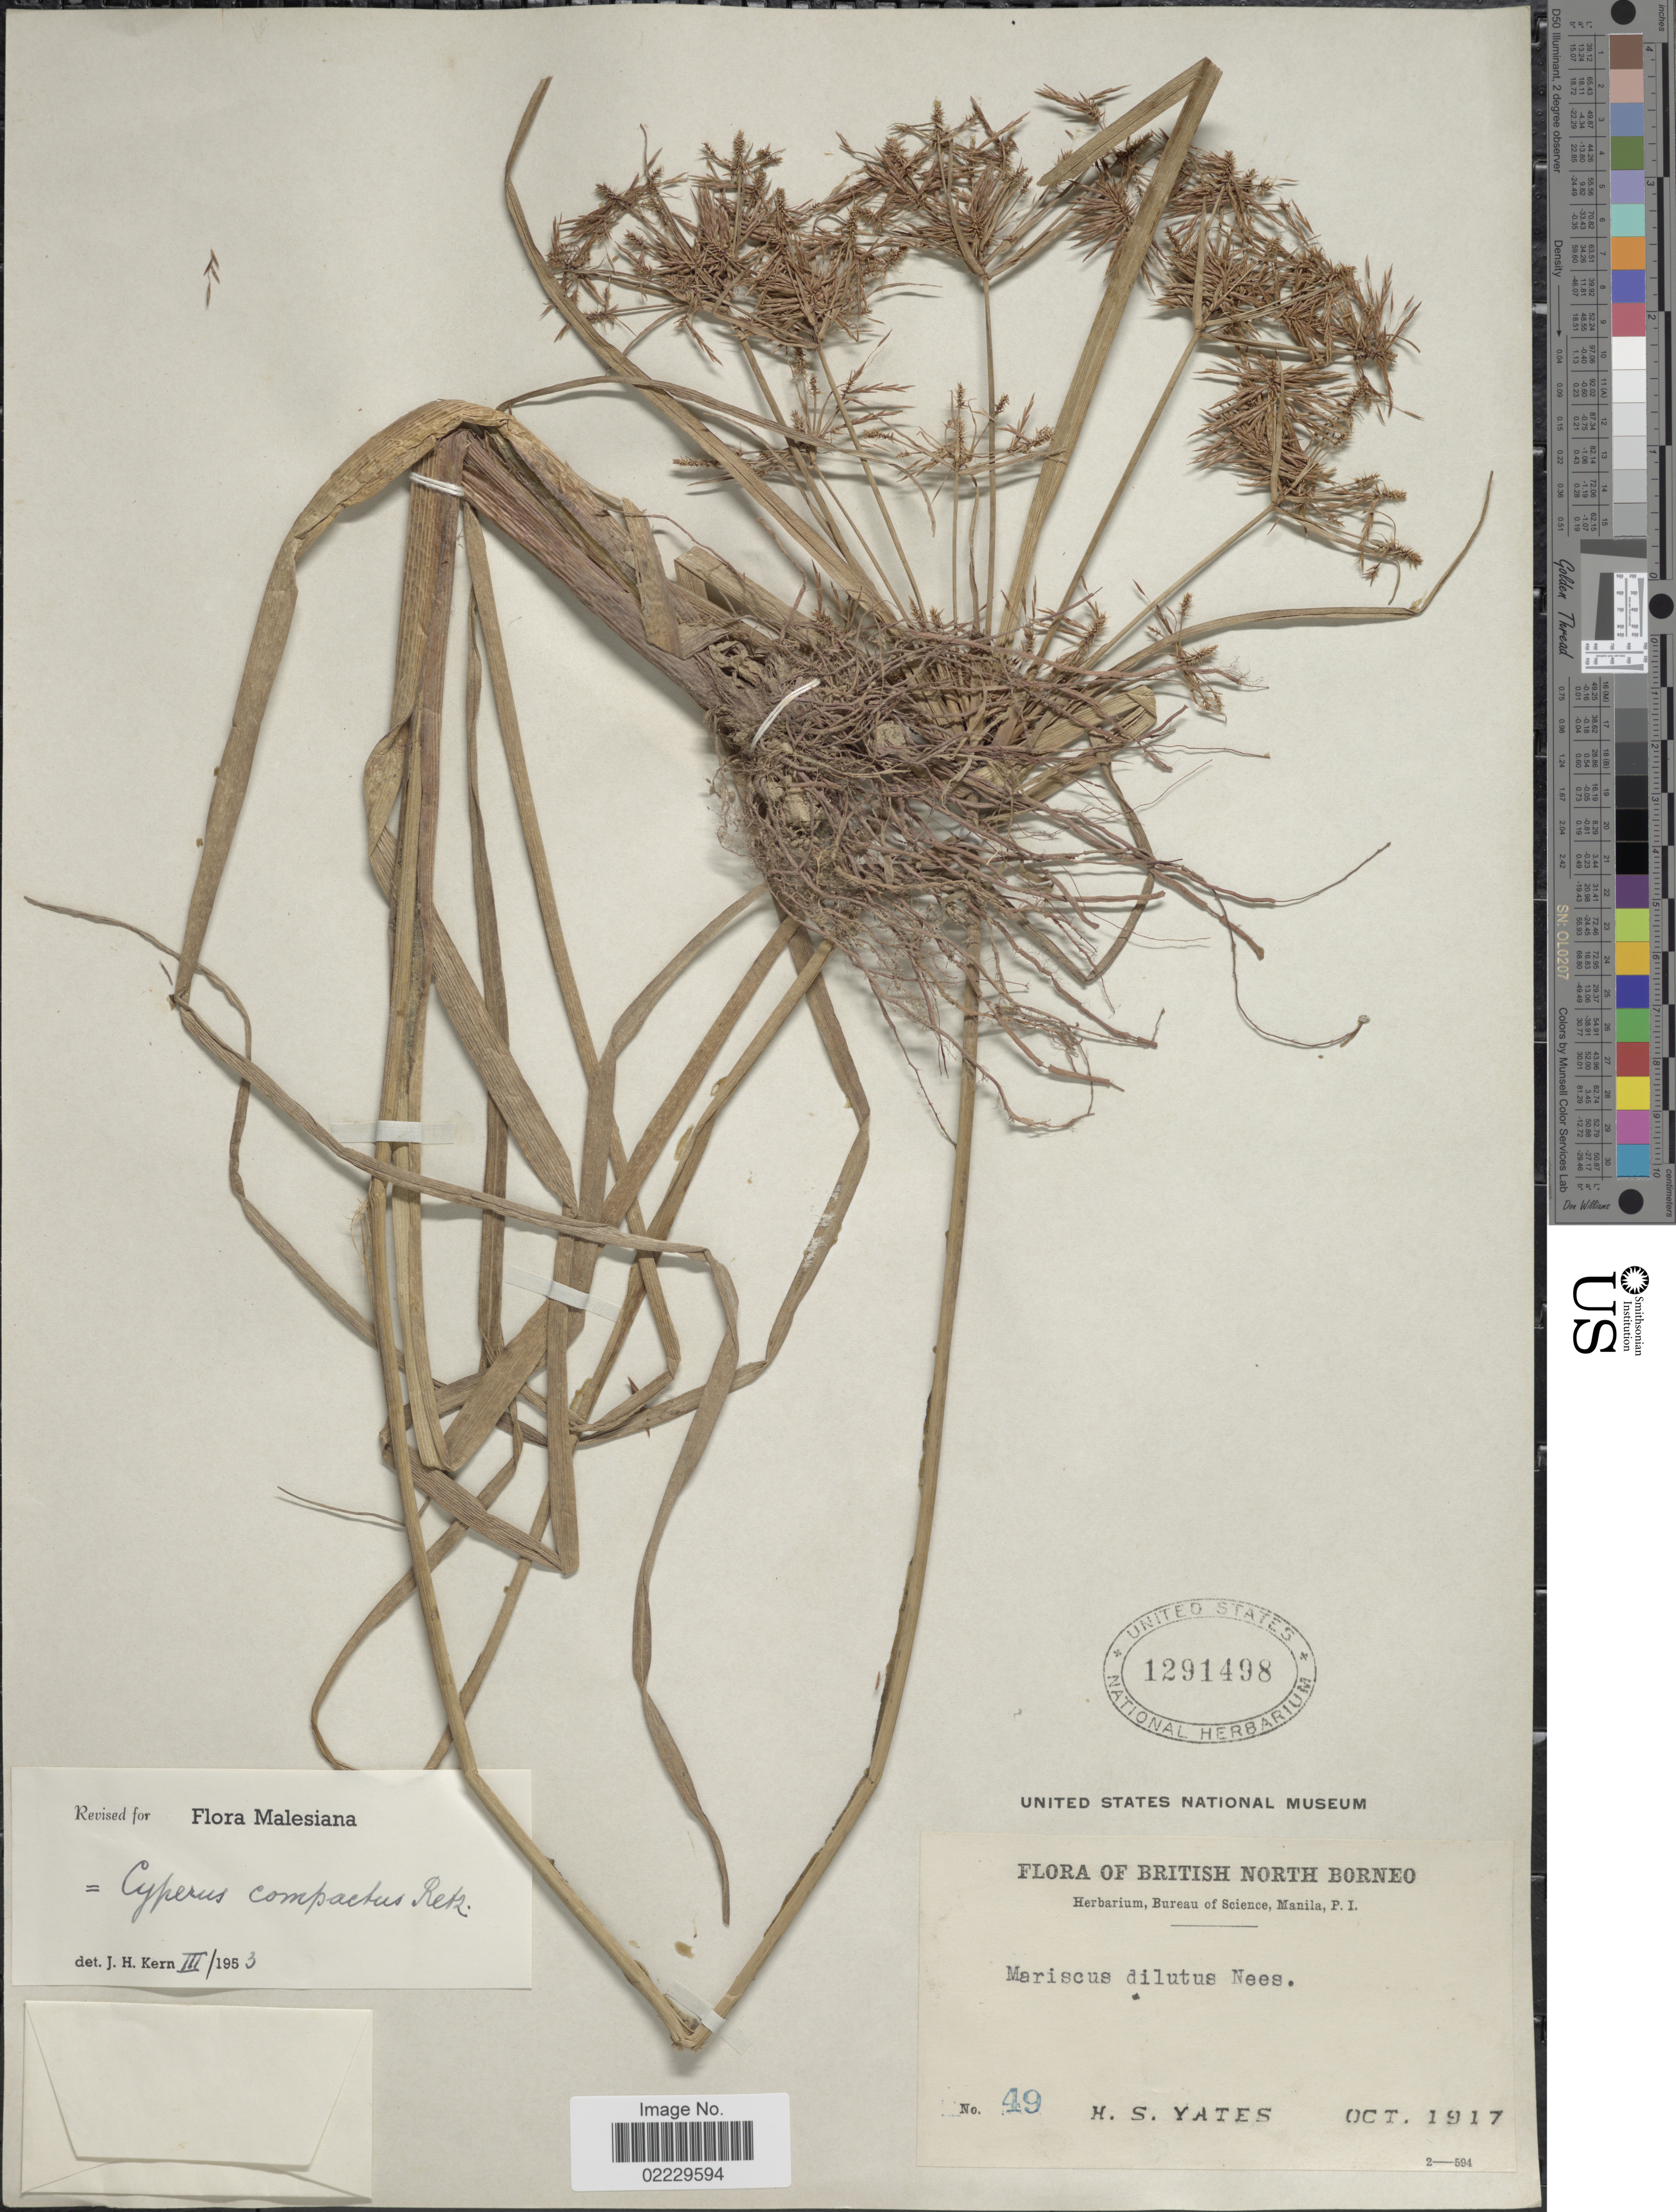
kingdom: Plantae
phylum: Tracheophyta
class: Liliopsida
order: Poales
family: Cyperaceae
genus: Cyperus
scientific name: Cyperus compactus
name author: Retz.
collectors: H. S. Yates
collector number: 49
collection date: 1917-10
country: Malaysia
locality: British North Borneo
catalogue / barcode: US 1291498